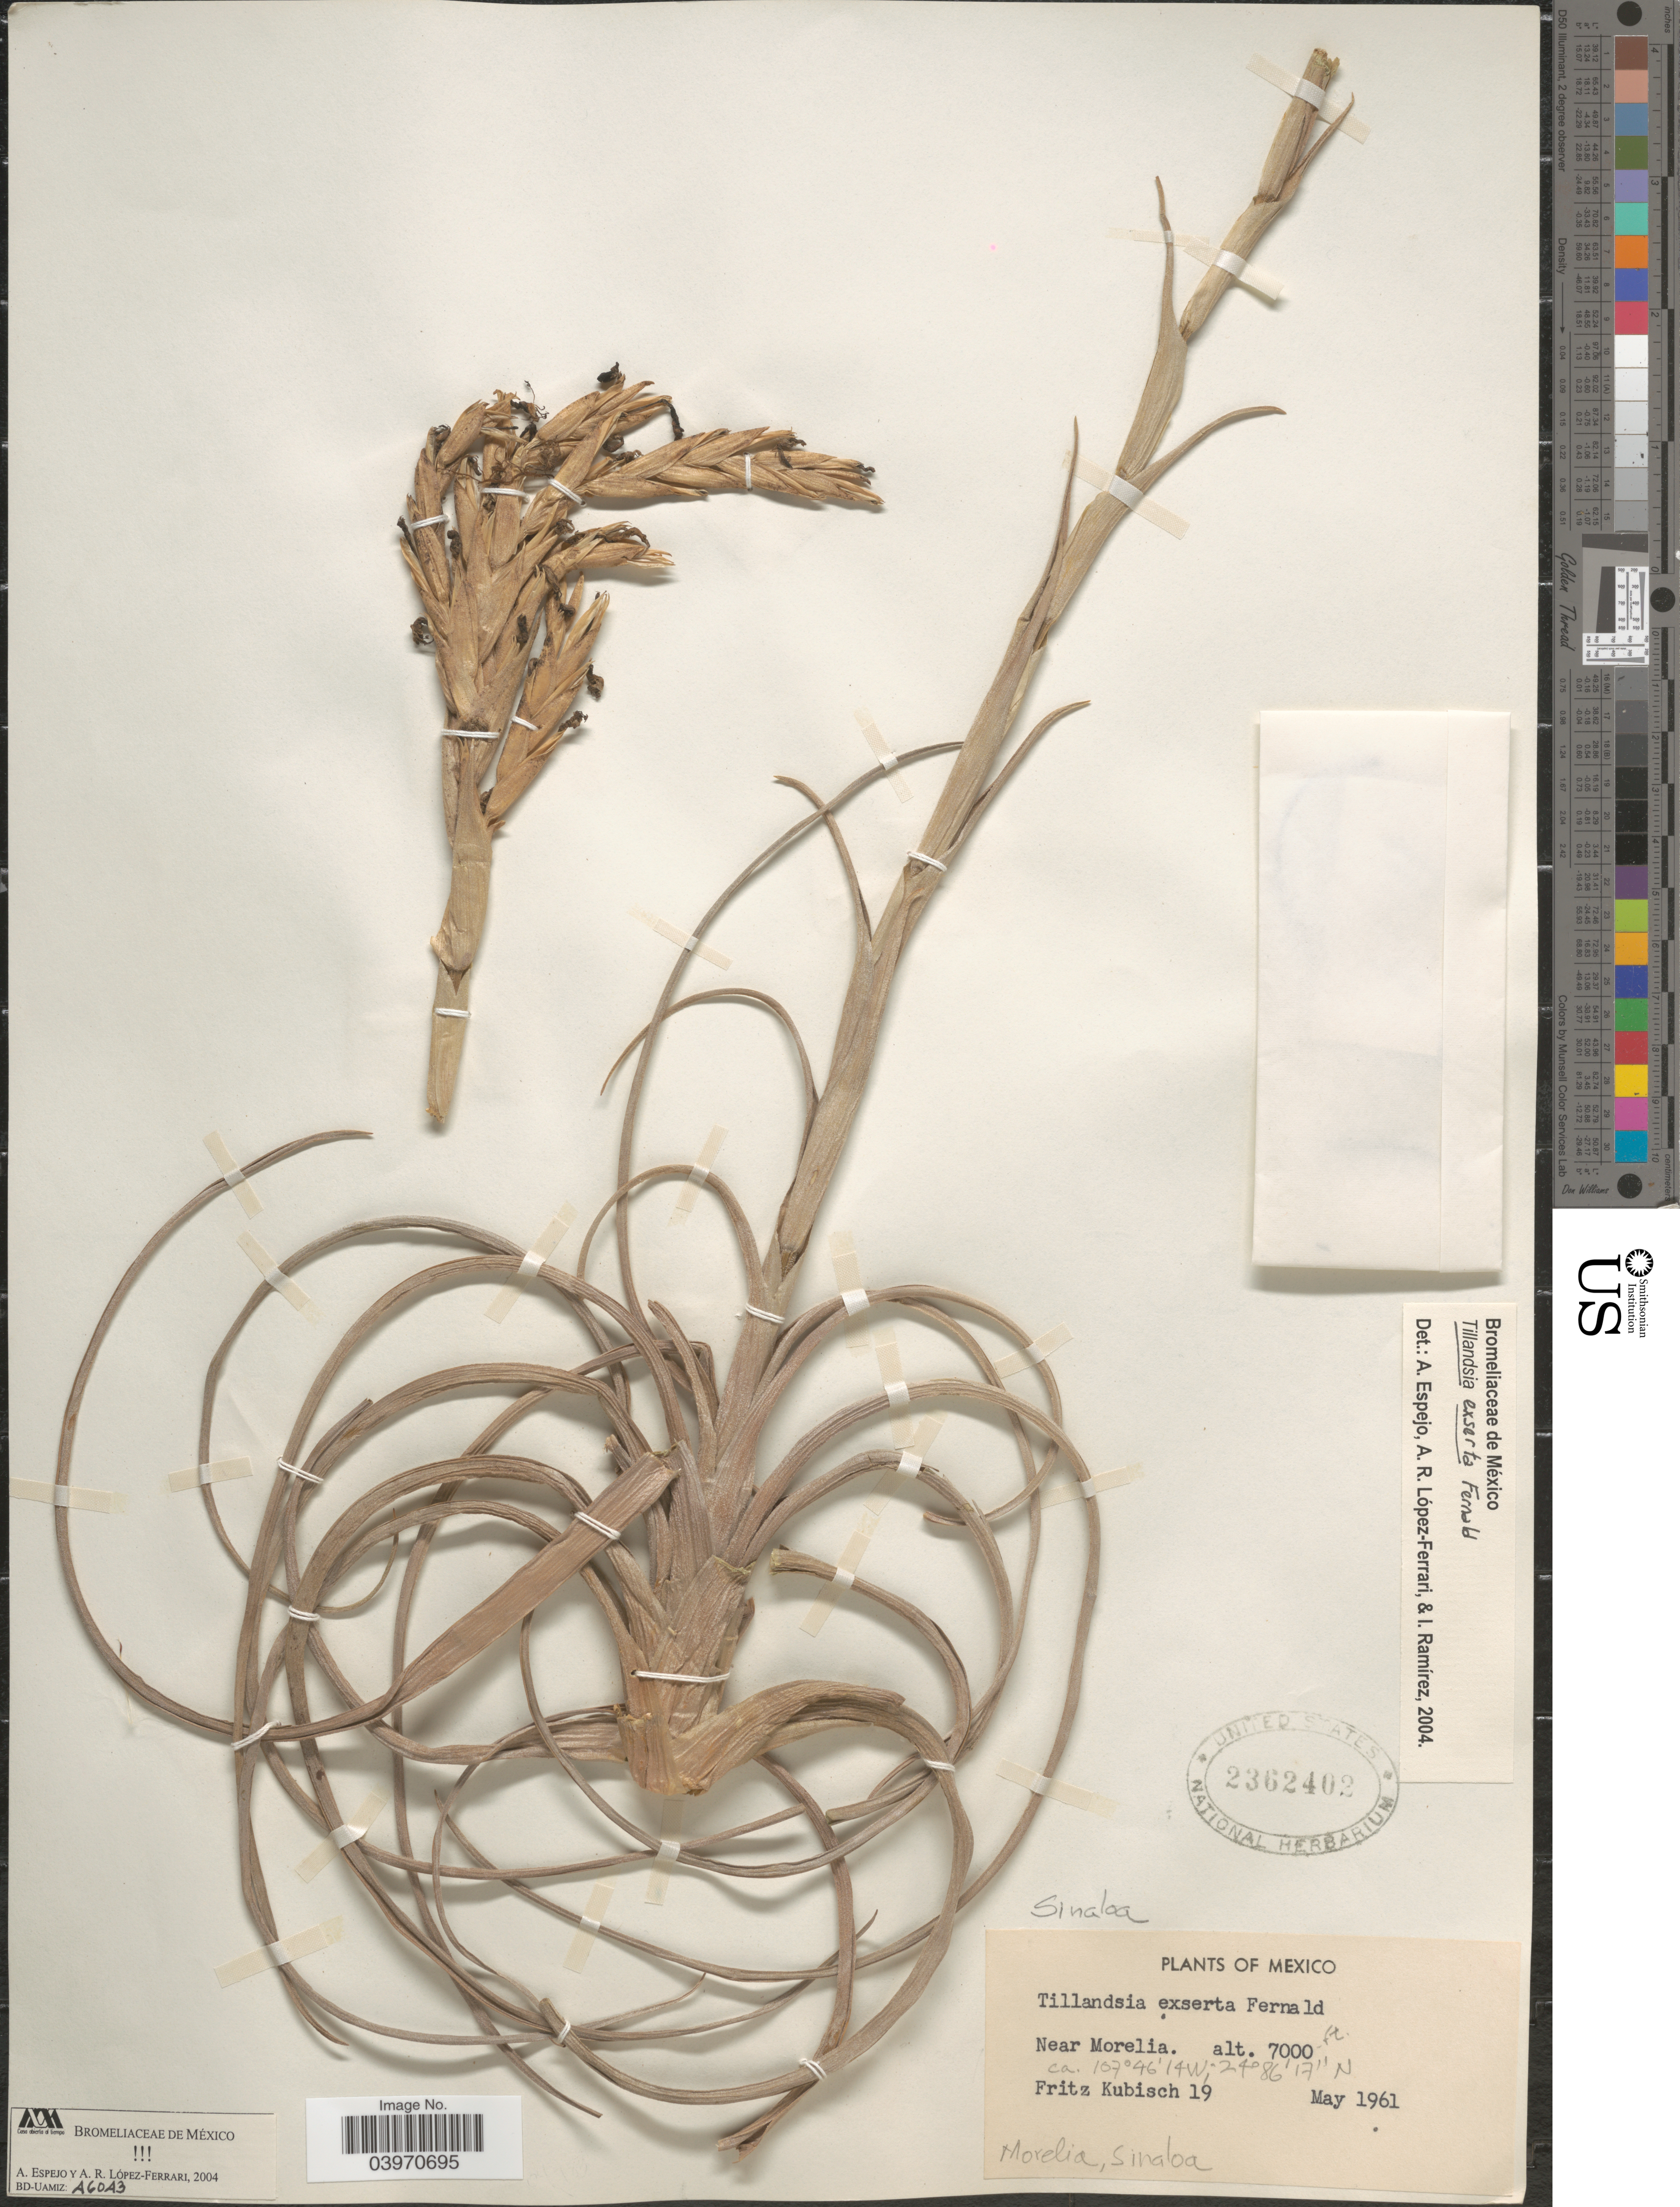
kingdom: Plantae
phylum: Tracheophyta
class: Liliopsida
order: Poales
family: Bromeliaceae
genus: Tillandsia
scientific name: Tillandsia exserta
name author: Fernald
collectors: F. Kubisch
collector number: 19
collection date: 1961-05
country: Mexico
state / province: Sinaloa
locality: Near Morelia.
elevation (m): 2134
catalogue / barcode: US 2362402